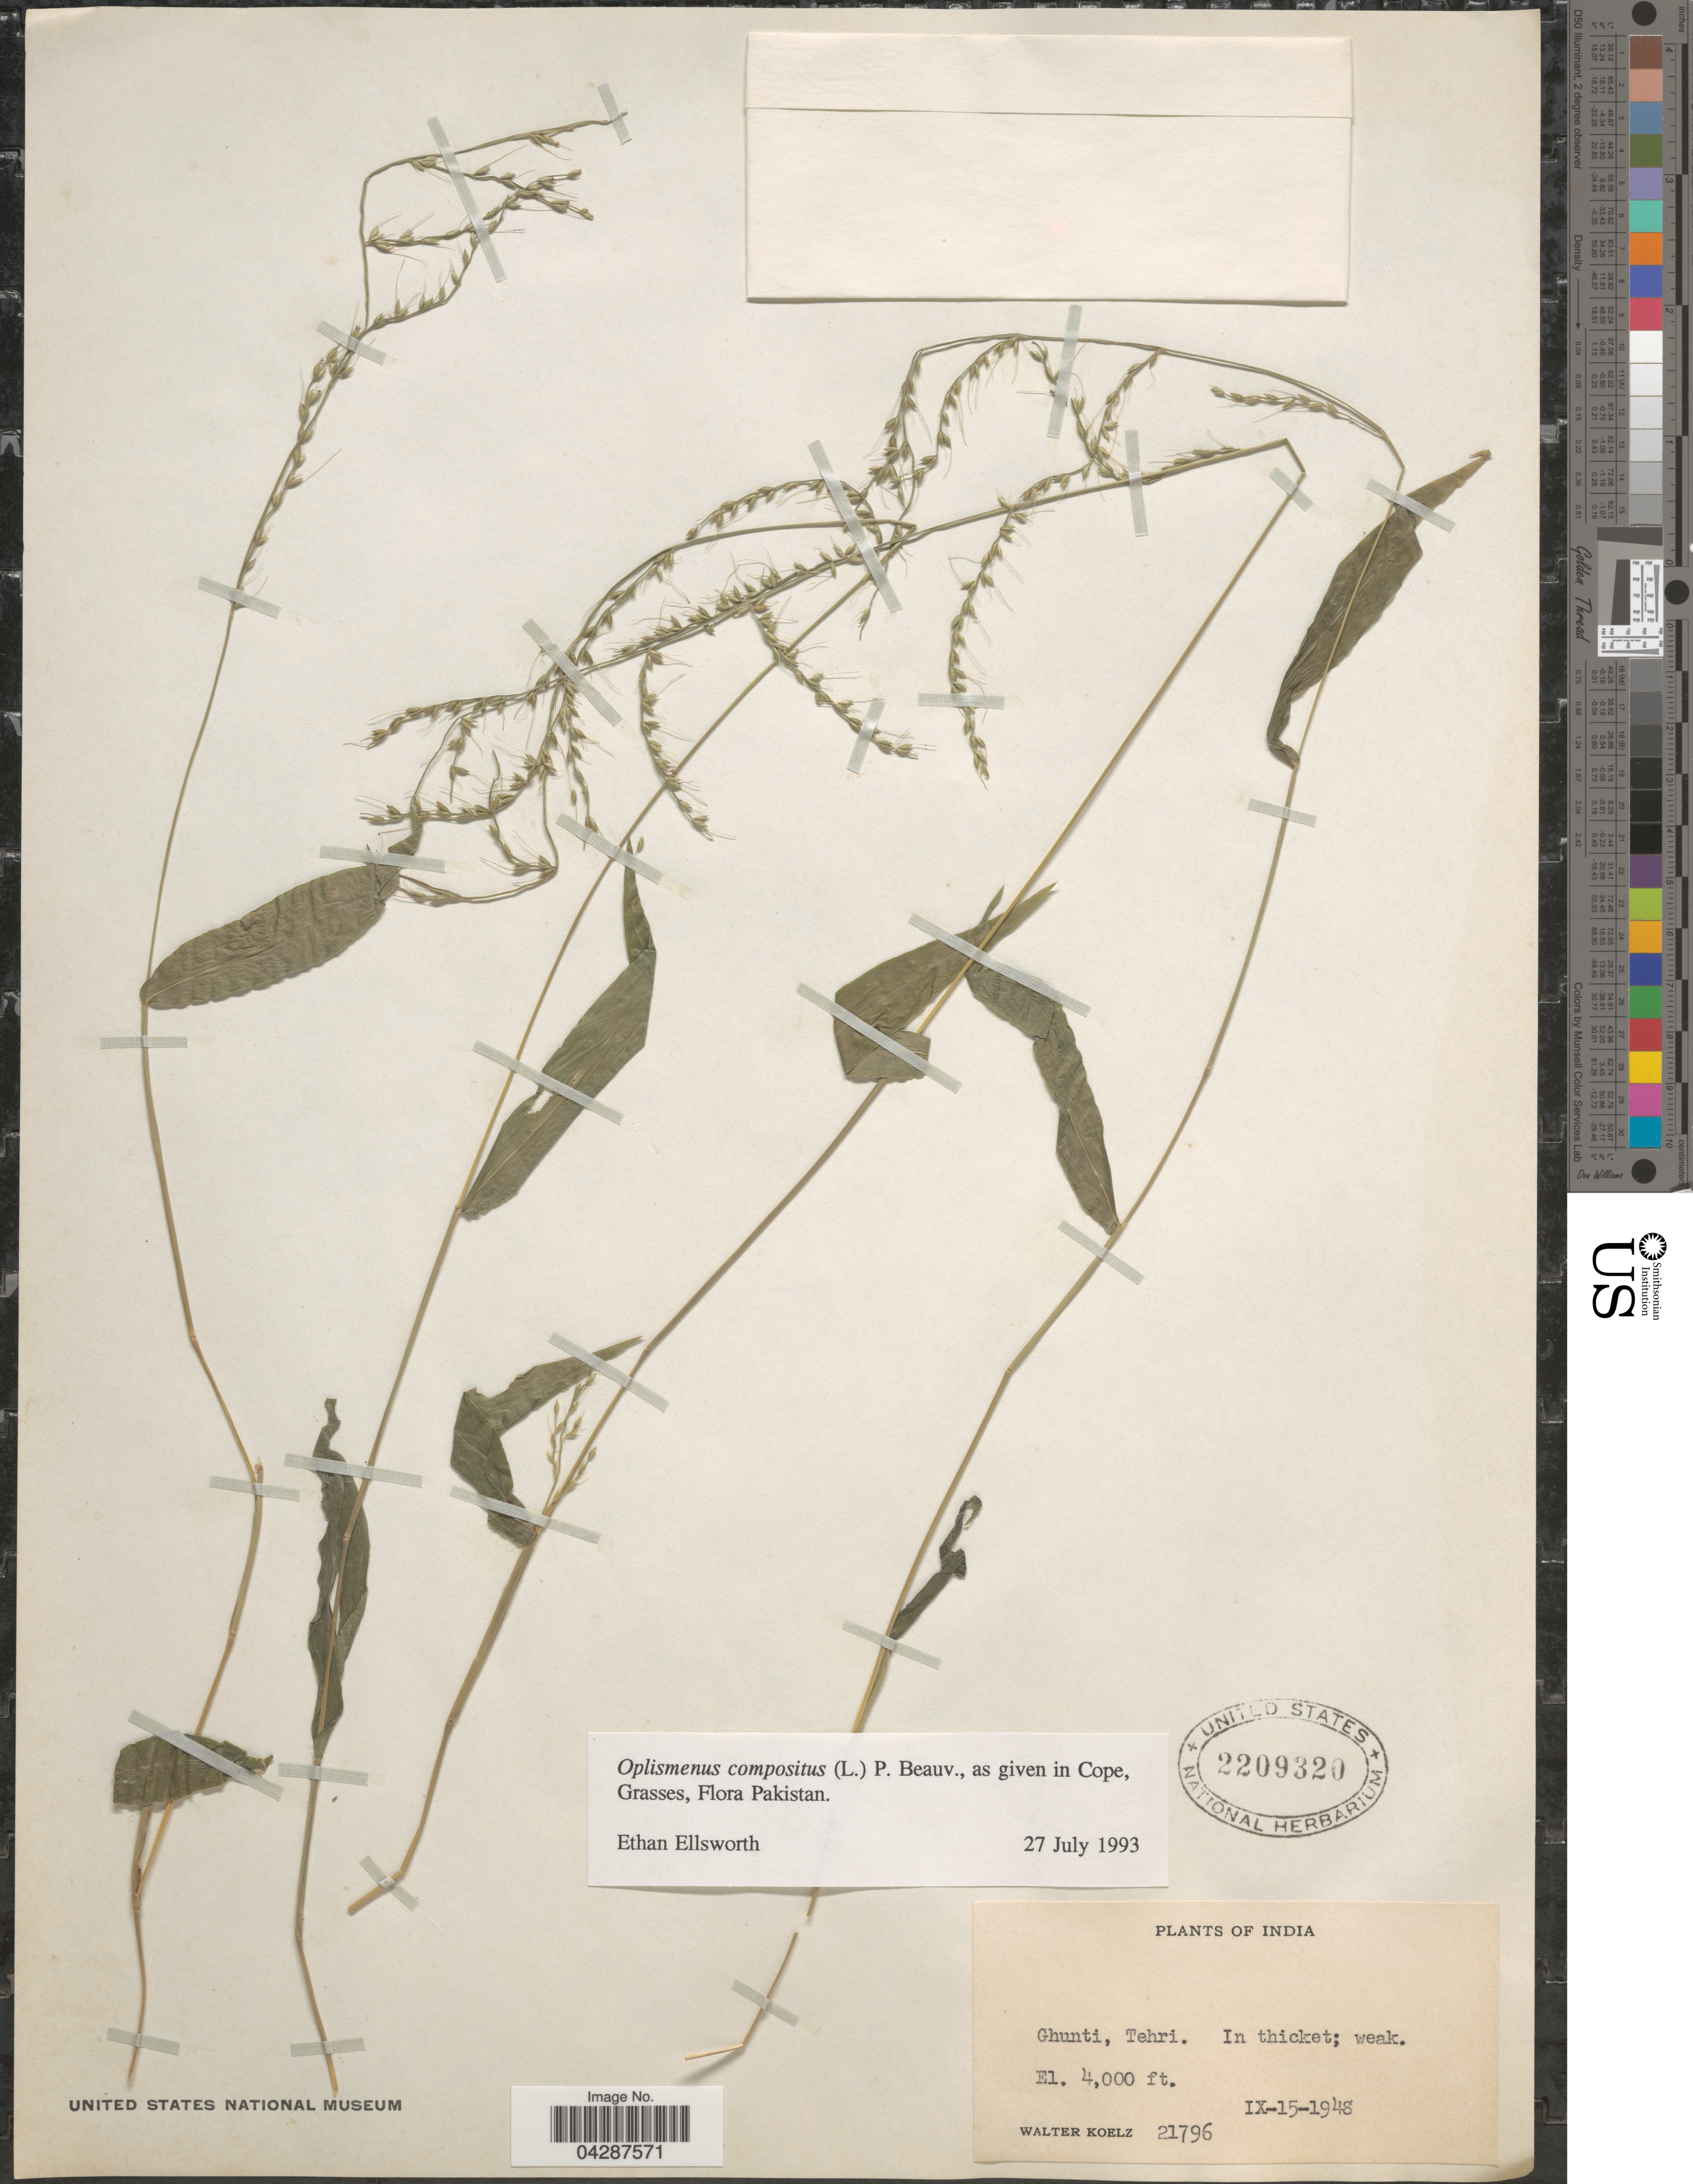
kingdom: Plantae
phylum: Tracheophyta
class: Liliopsida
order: Poales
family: Poaceae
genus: Oplismenus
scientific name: Oplismenus compositus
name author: (L.) P. Beauv.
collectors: W. N. Koelz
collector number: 21796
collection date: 1948-09-15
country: India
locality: Ghutnti, Tehri.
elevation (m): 1219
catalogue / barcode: US 2209320